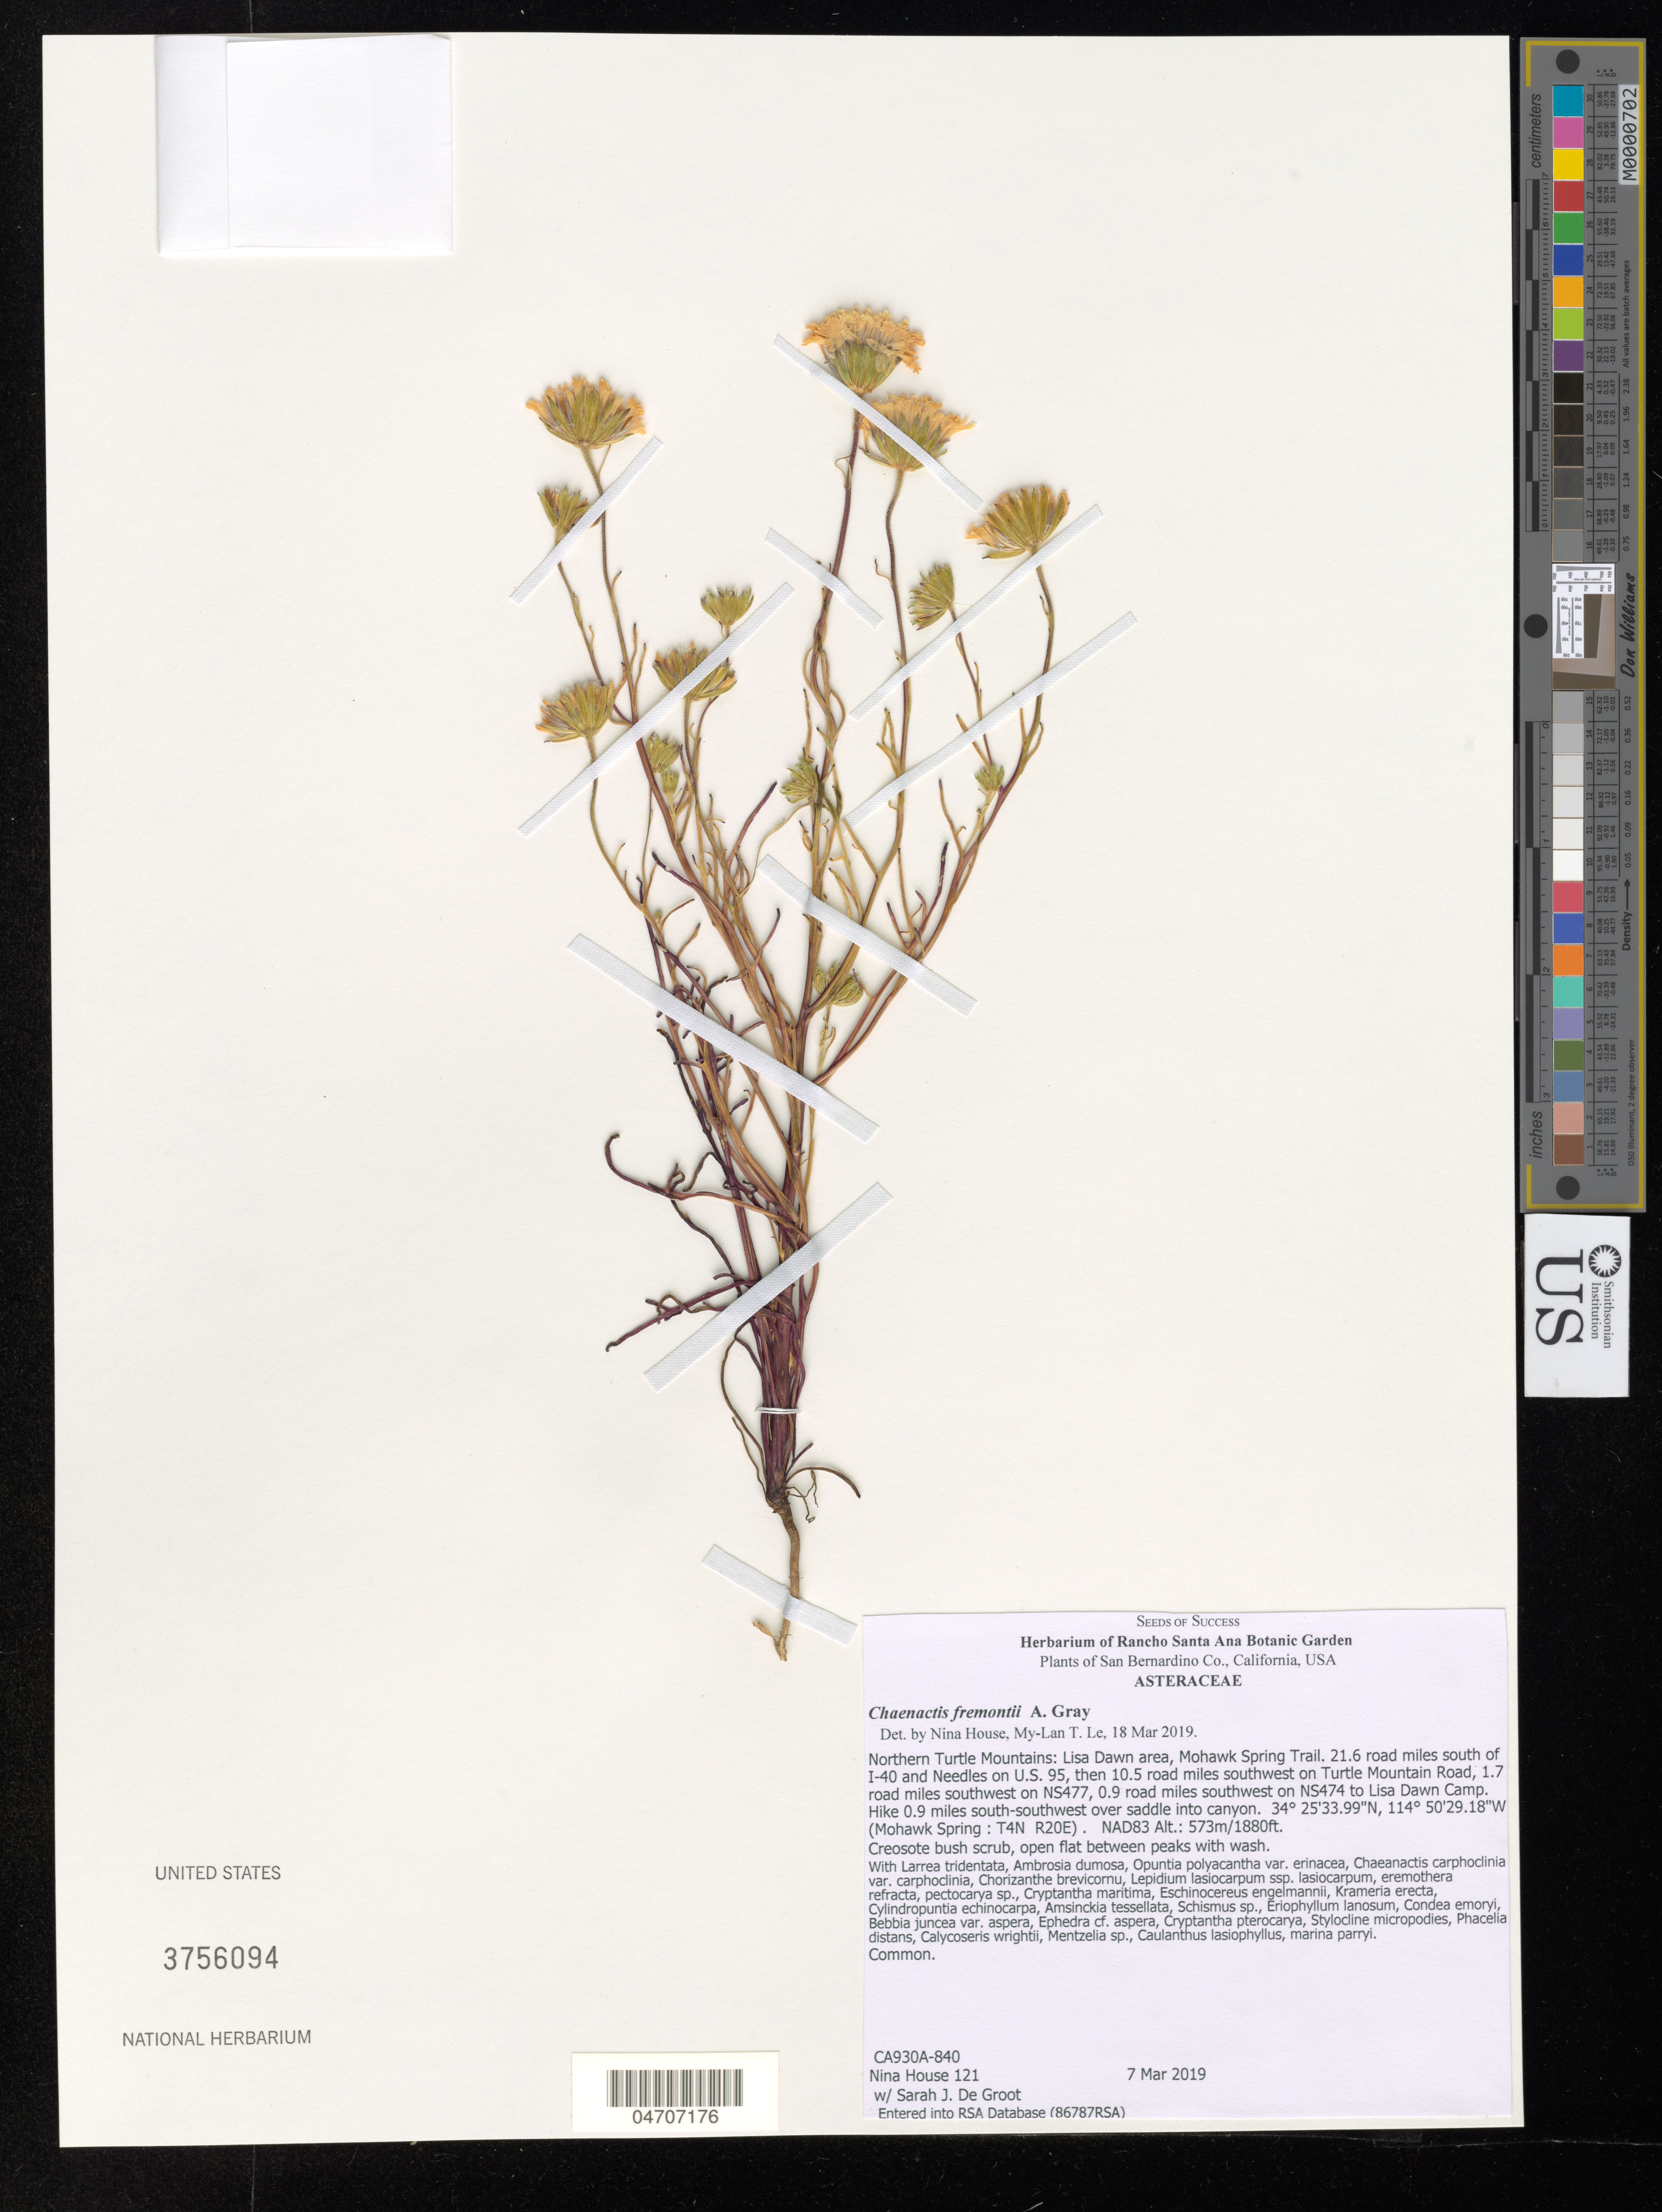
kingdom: Plantae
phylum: Tracheophyta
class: Magnoliopsida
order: Asterales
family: Asteraceae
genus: Chaenactis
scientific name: Chaenactis fremontii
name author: A. Gray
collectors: N. House & S. De Groot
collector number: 121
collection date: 2019-03-07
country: United States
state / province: California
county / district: San Bernardino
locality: San Bernardino Co. Northern Turtle Mountains: Lisa Dawn area, Mohawk Spring Trail. 21.6 road miles south of I-40 and Needles on U.S. 95, then 10.5 road miles southwest on Turtle Mountain Road, 1.7 road miles southwest on NS477, 0.9 road miles southwest on NS474 to Lisa Dawn Camp. Hike 0.9 miles south-southwest over saddle into canyon. (Mohawk Spring: T4N R20E). NAD83.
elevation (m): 573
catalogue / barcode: US 3756094